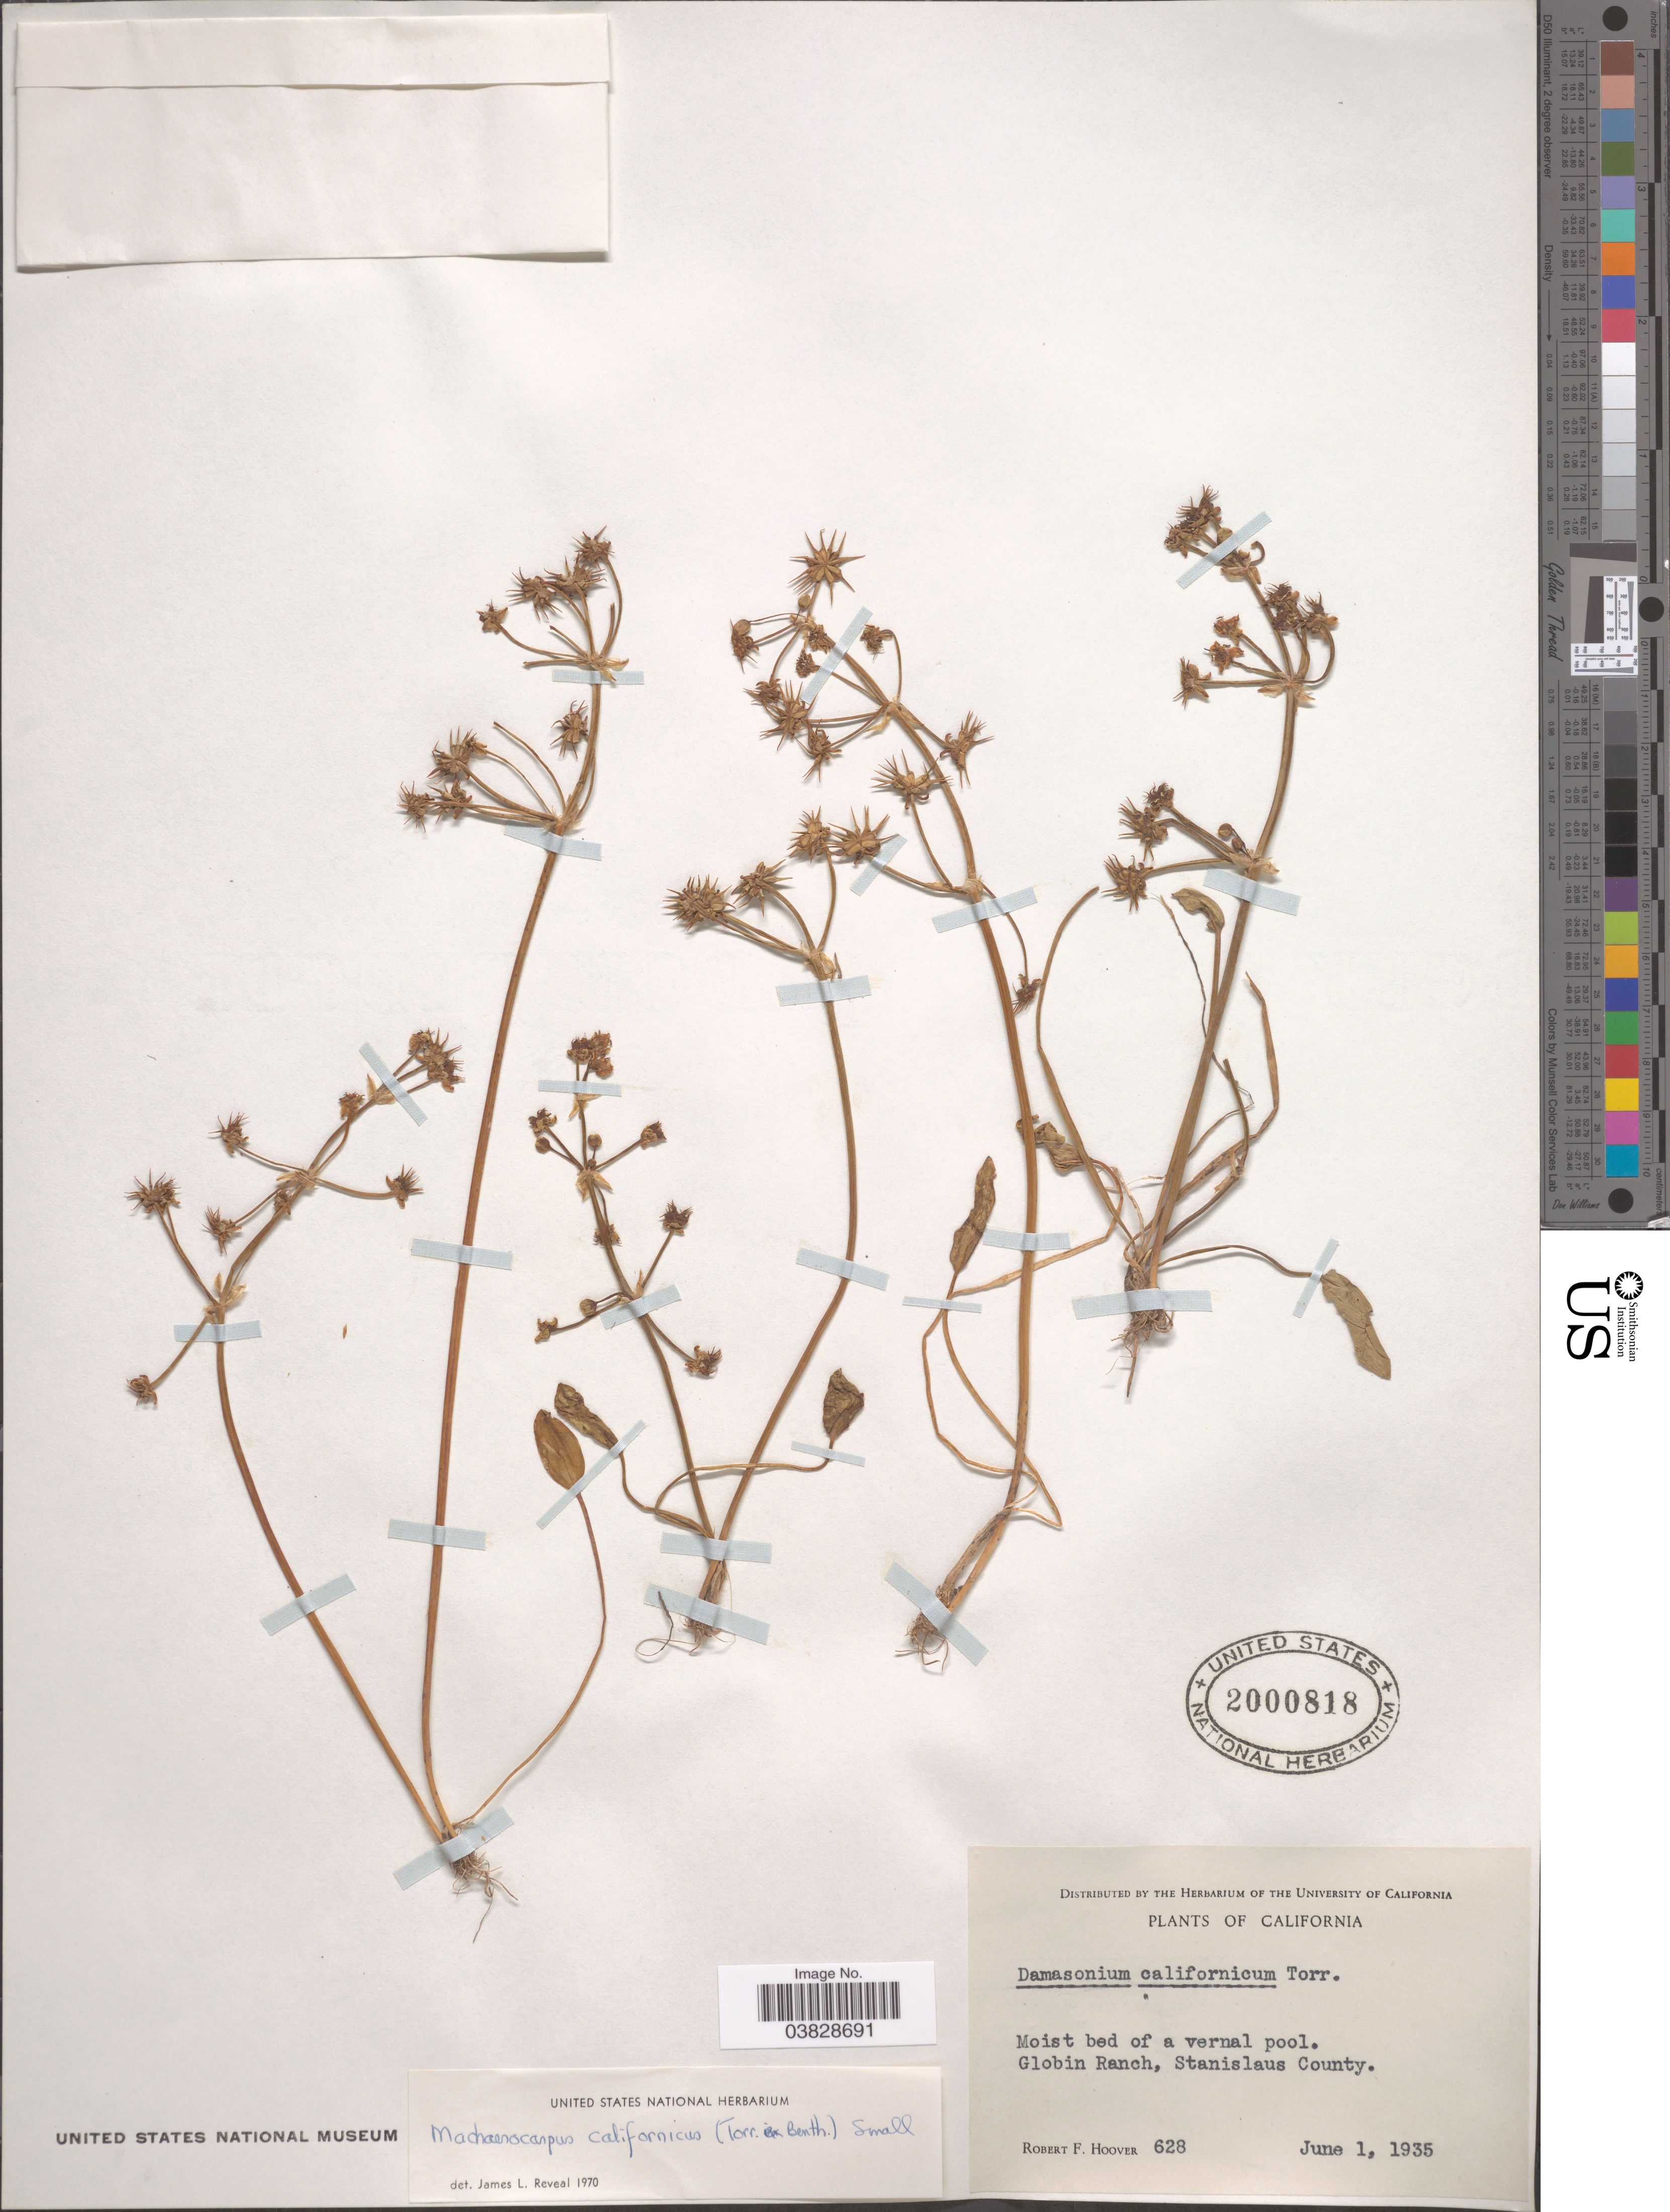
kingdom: Plantae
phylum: Tracheophyta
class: Liliopsida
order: Alismatales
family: Alismataceae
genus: Damasonium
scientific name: Damasonium californicum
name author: Torr.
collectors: R. F. Hoover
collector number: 628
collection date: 1935-06-01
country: United States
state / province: California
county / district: Stanislaus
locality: Moist bed of a vernal pool. Globin Ranch, Stanislaus County.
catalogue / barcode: US 2000818